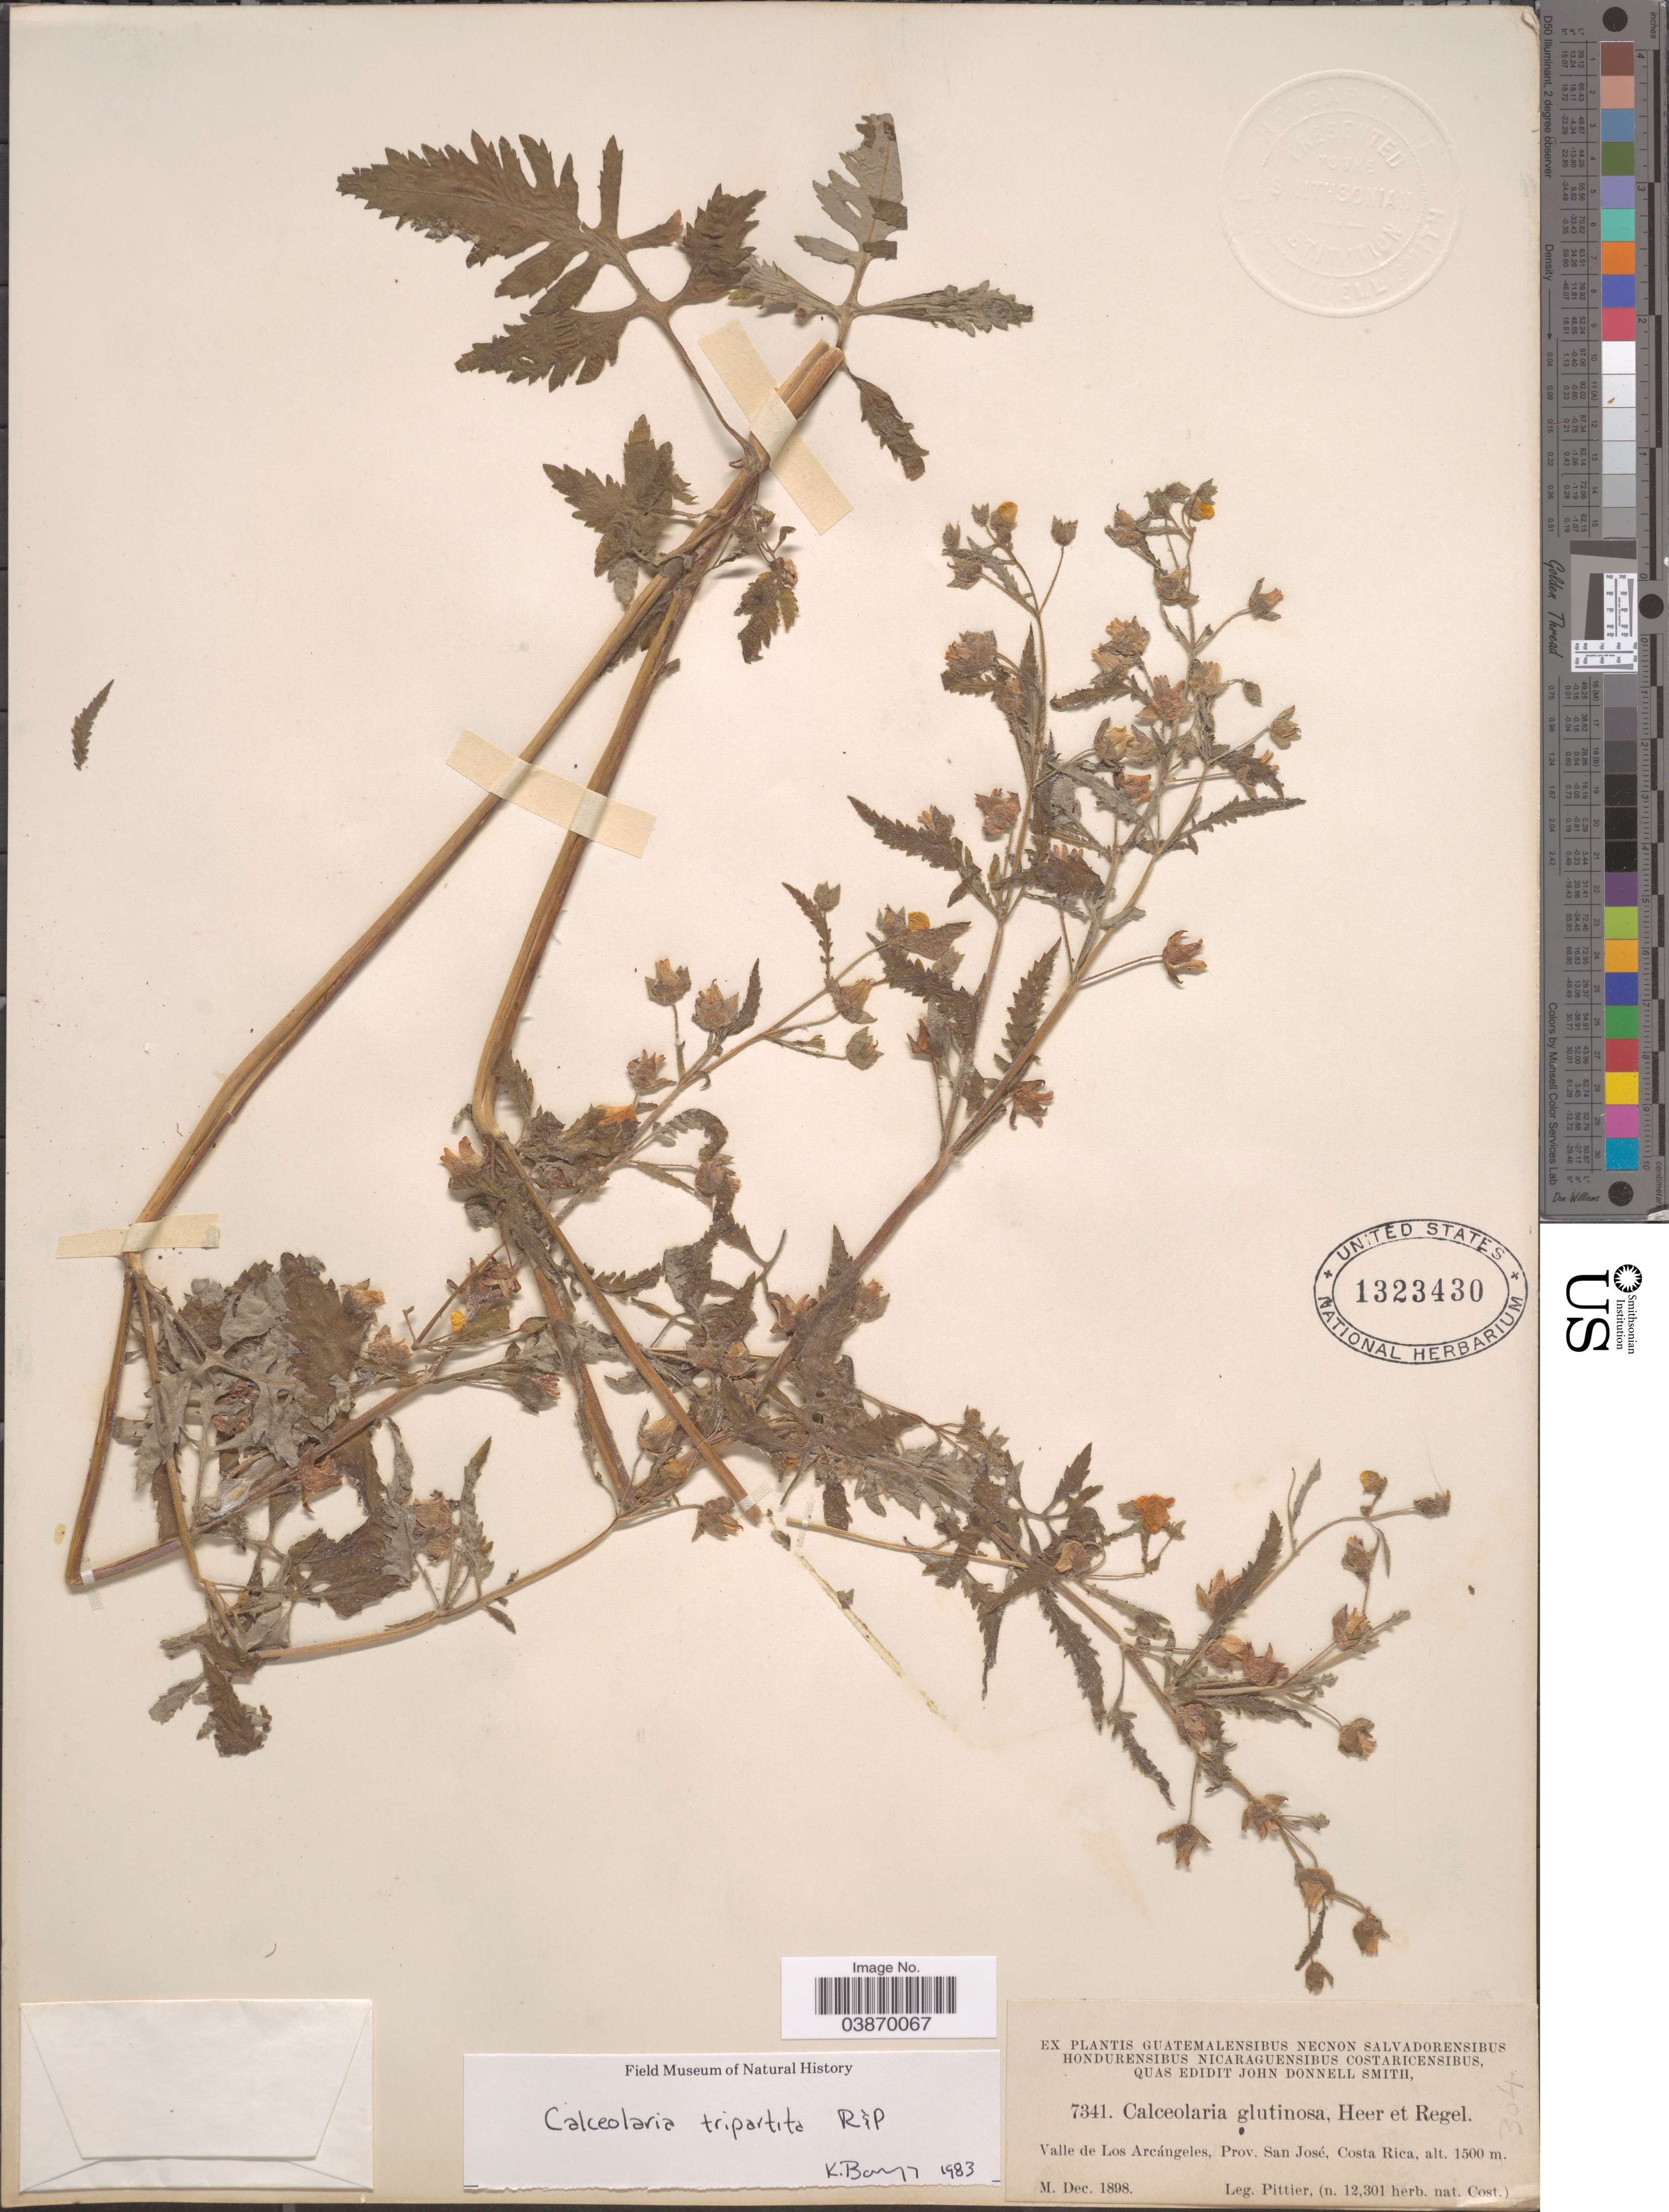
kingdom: Plantae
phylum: Tracheophyta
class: Magnoliopsida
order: Lamiales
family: Calceolariaceae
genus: Calceolaria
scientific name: Calceolaria tripartita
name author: Ruiz & Pav.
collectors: Pittier, --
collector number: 7341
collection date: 1898-12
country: Costa Rica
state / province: San José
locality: Valle de Los Arcángeles.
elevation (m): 1500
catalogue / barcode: US 1323430